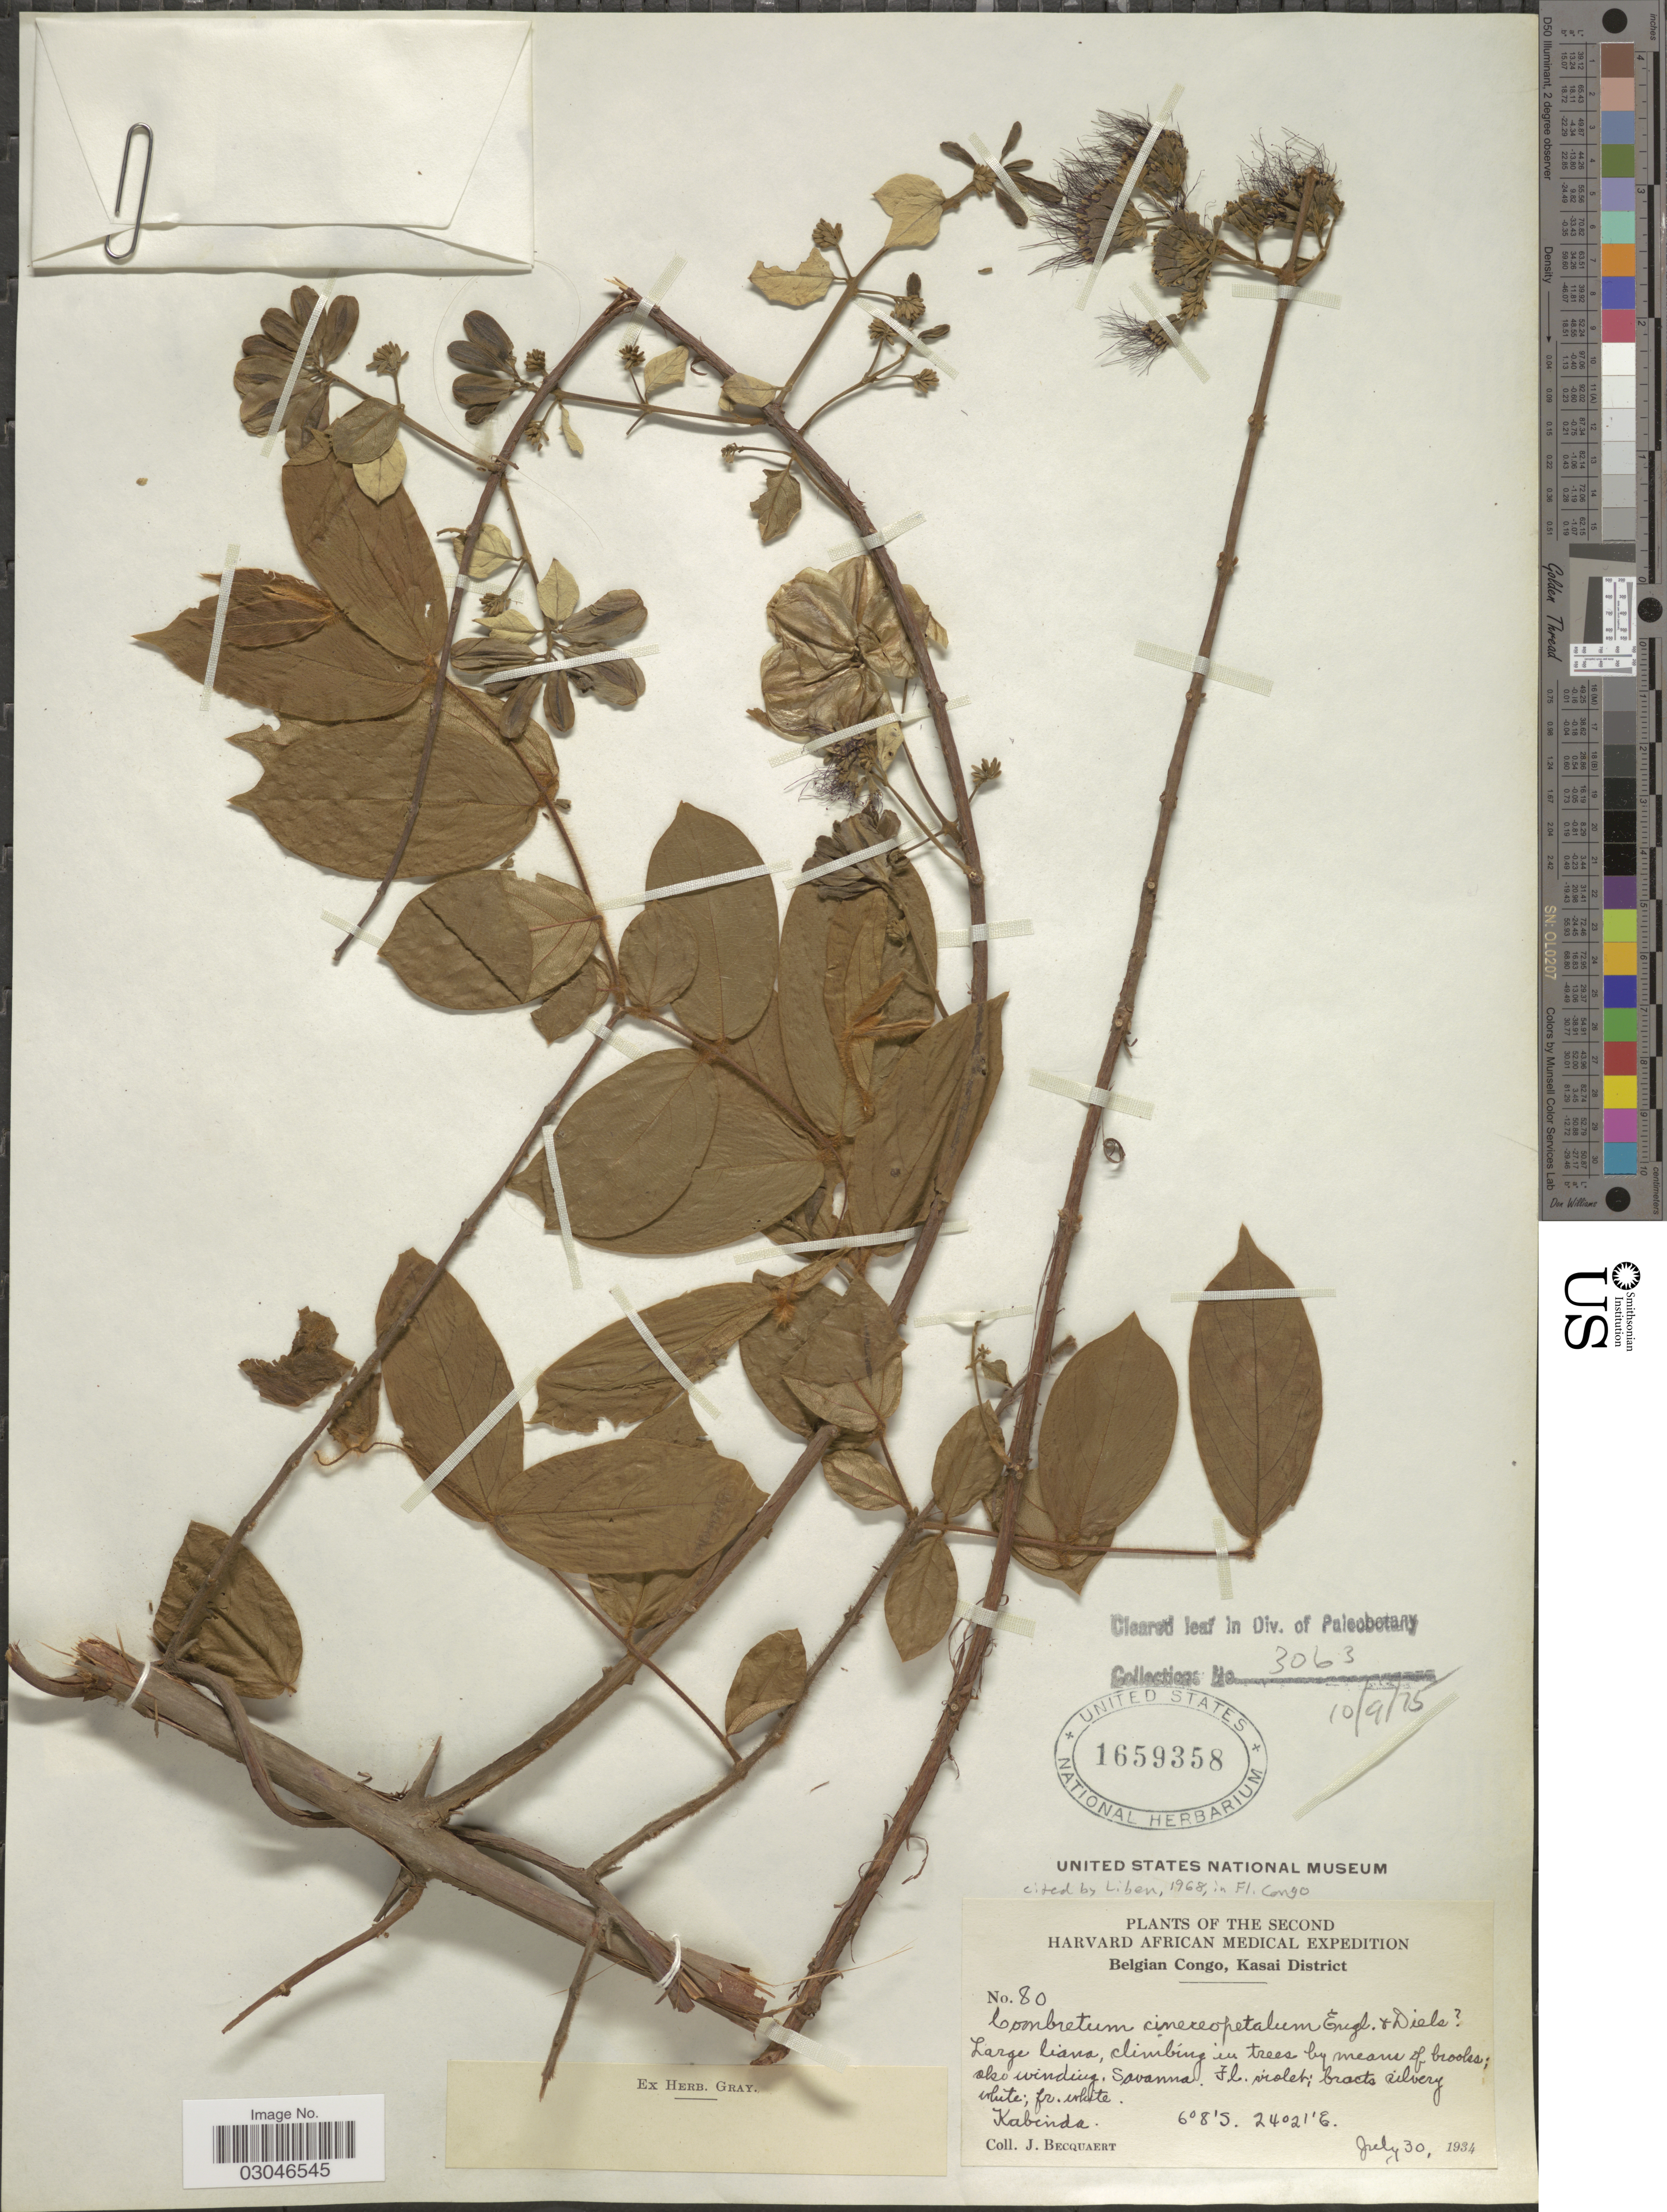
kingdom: Plantae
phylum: Tracheophyta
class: Magnoliopsida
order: Myrtales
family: Combretaceae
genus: Combretum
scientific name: Combretum cinereopetalum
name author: Engl. & Diels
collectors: J. Becquaert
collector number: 80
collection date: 1934-07-30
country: Congo, Democratic Republic of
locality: Belgian Congo, Kasai District. Kabinda [unsure placement]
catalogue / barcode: US 1659358